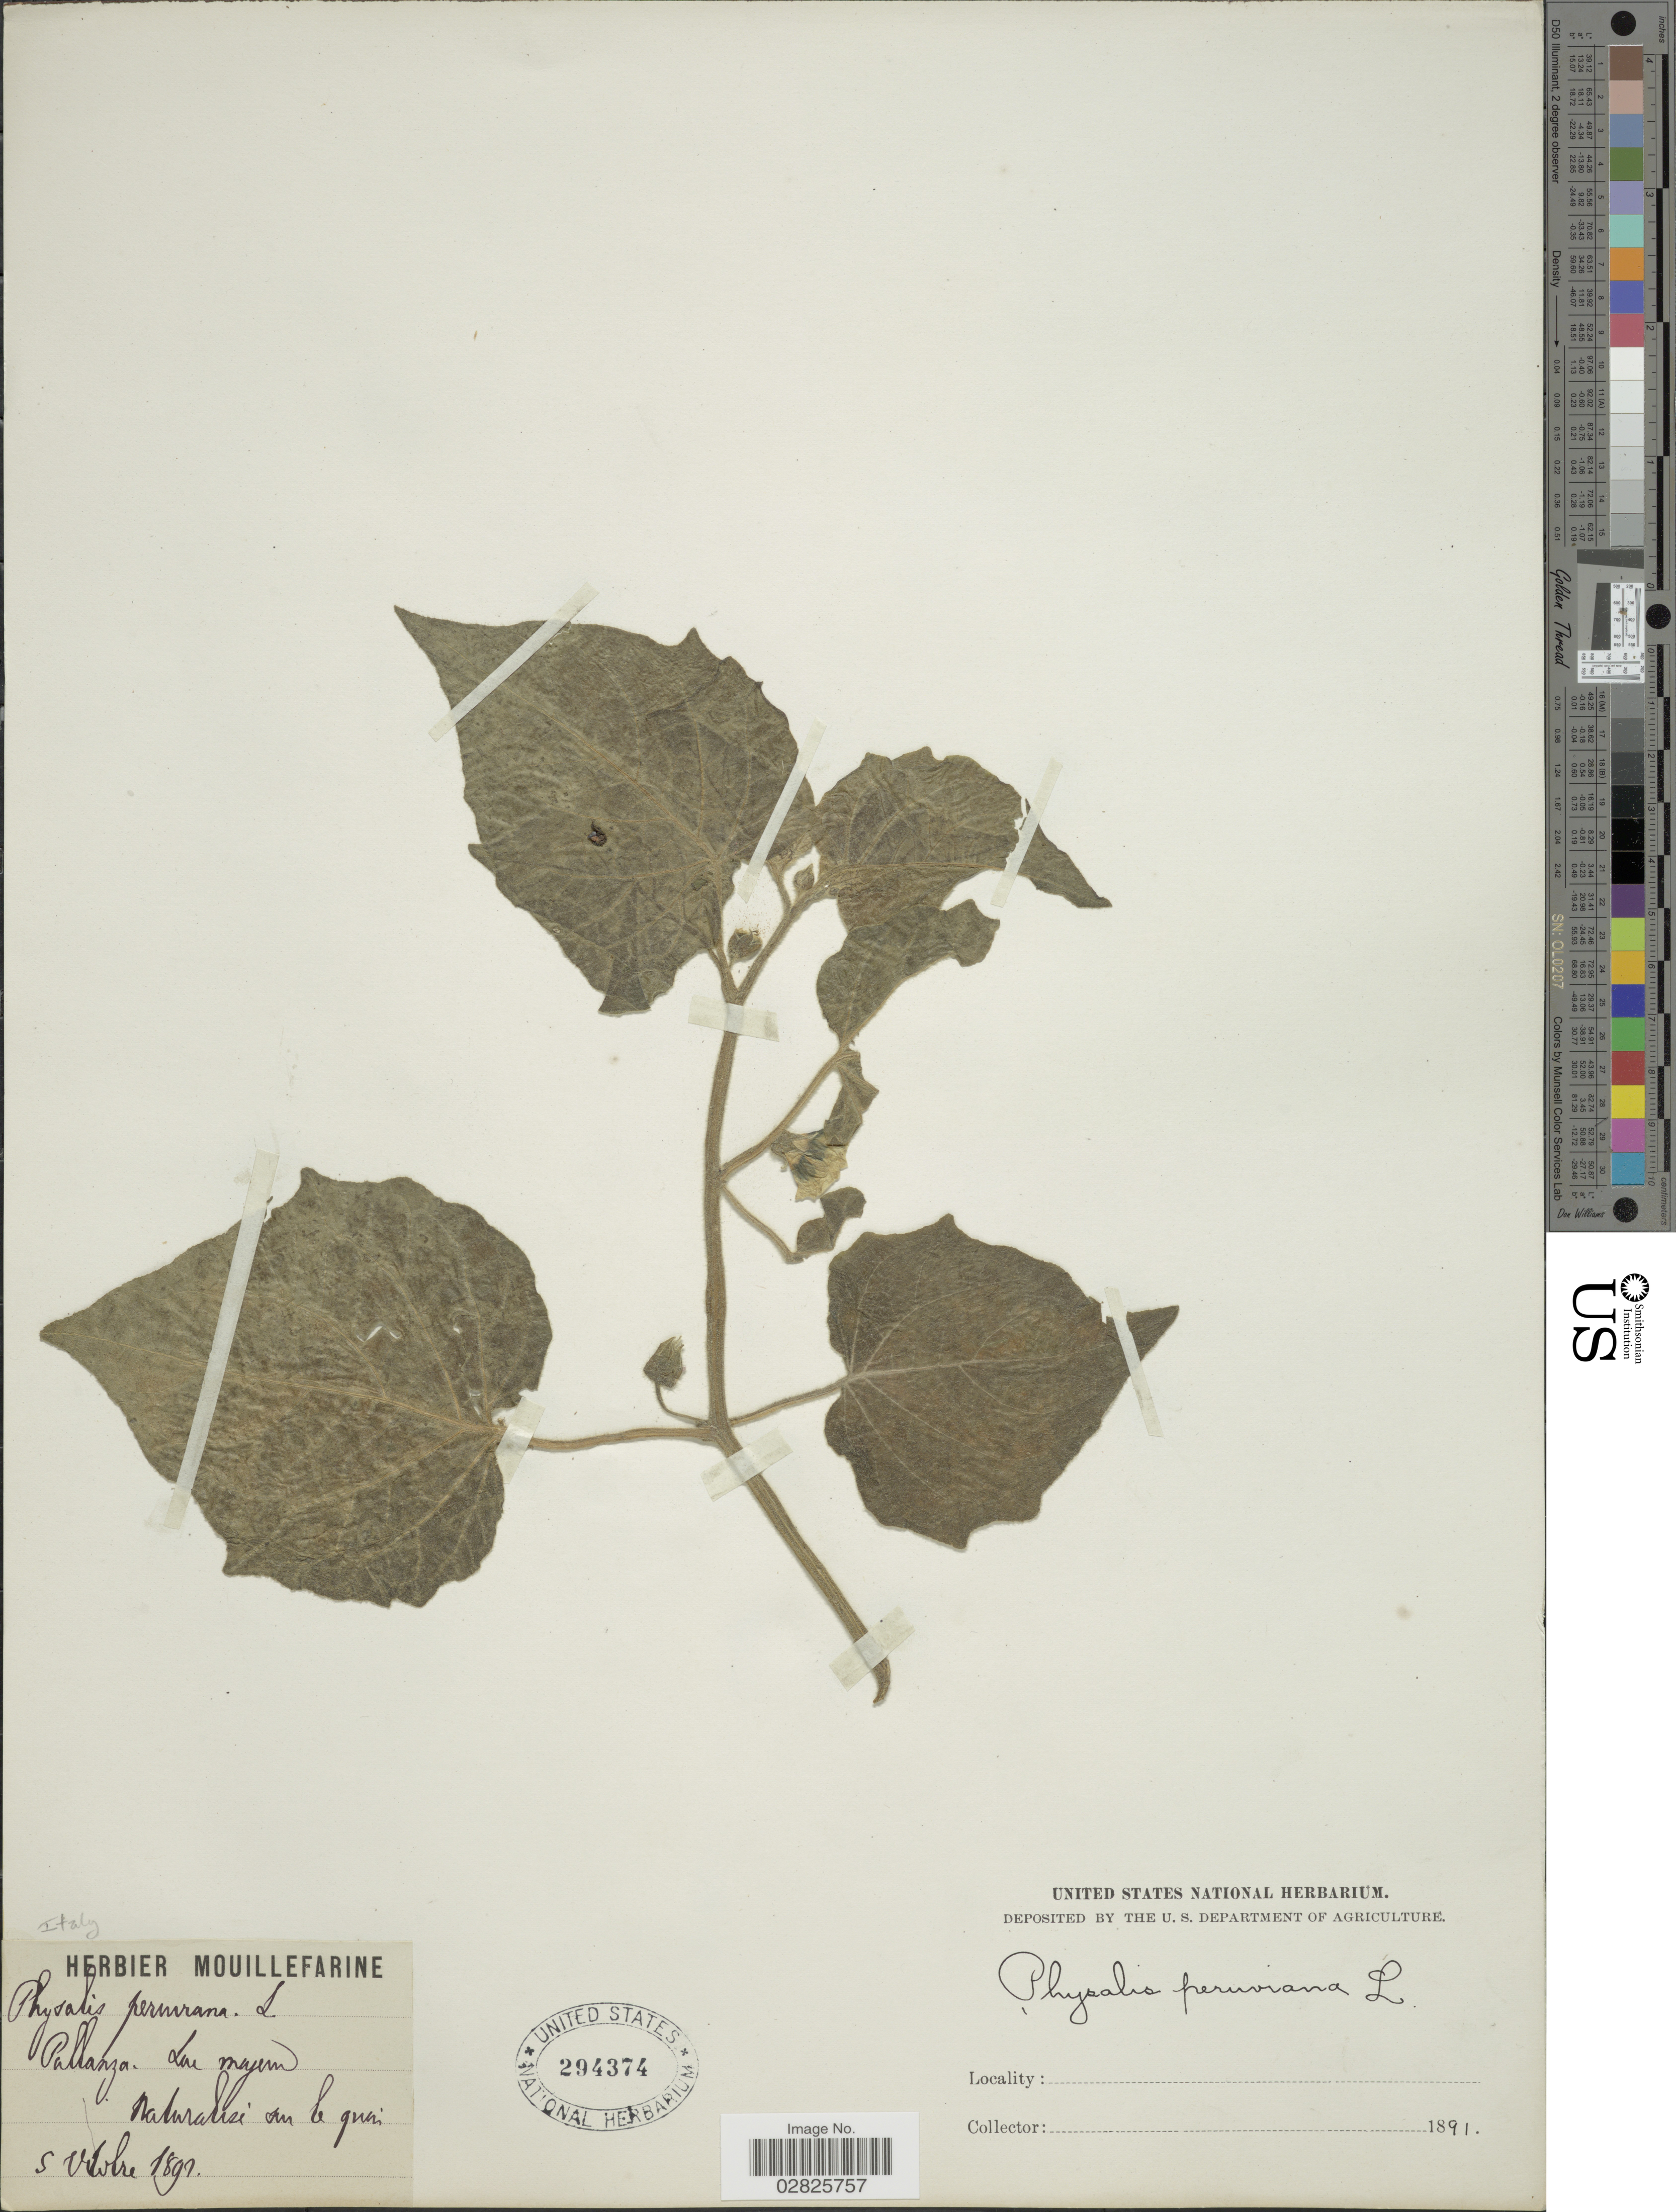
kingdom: Plantae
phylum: Tracheophyta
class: Magnoliopsida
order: Solanales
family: Solanaceae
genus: Physalis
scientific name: Physalis peruviana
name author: L.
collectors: ex herb. Mouillefarine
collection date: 1891-10-05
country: Italy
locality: Pallanza, Lac Majem, naturalisé sur le quin. [interpreted]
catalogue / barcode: US 294374